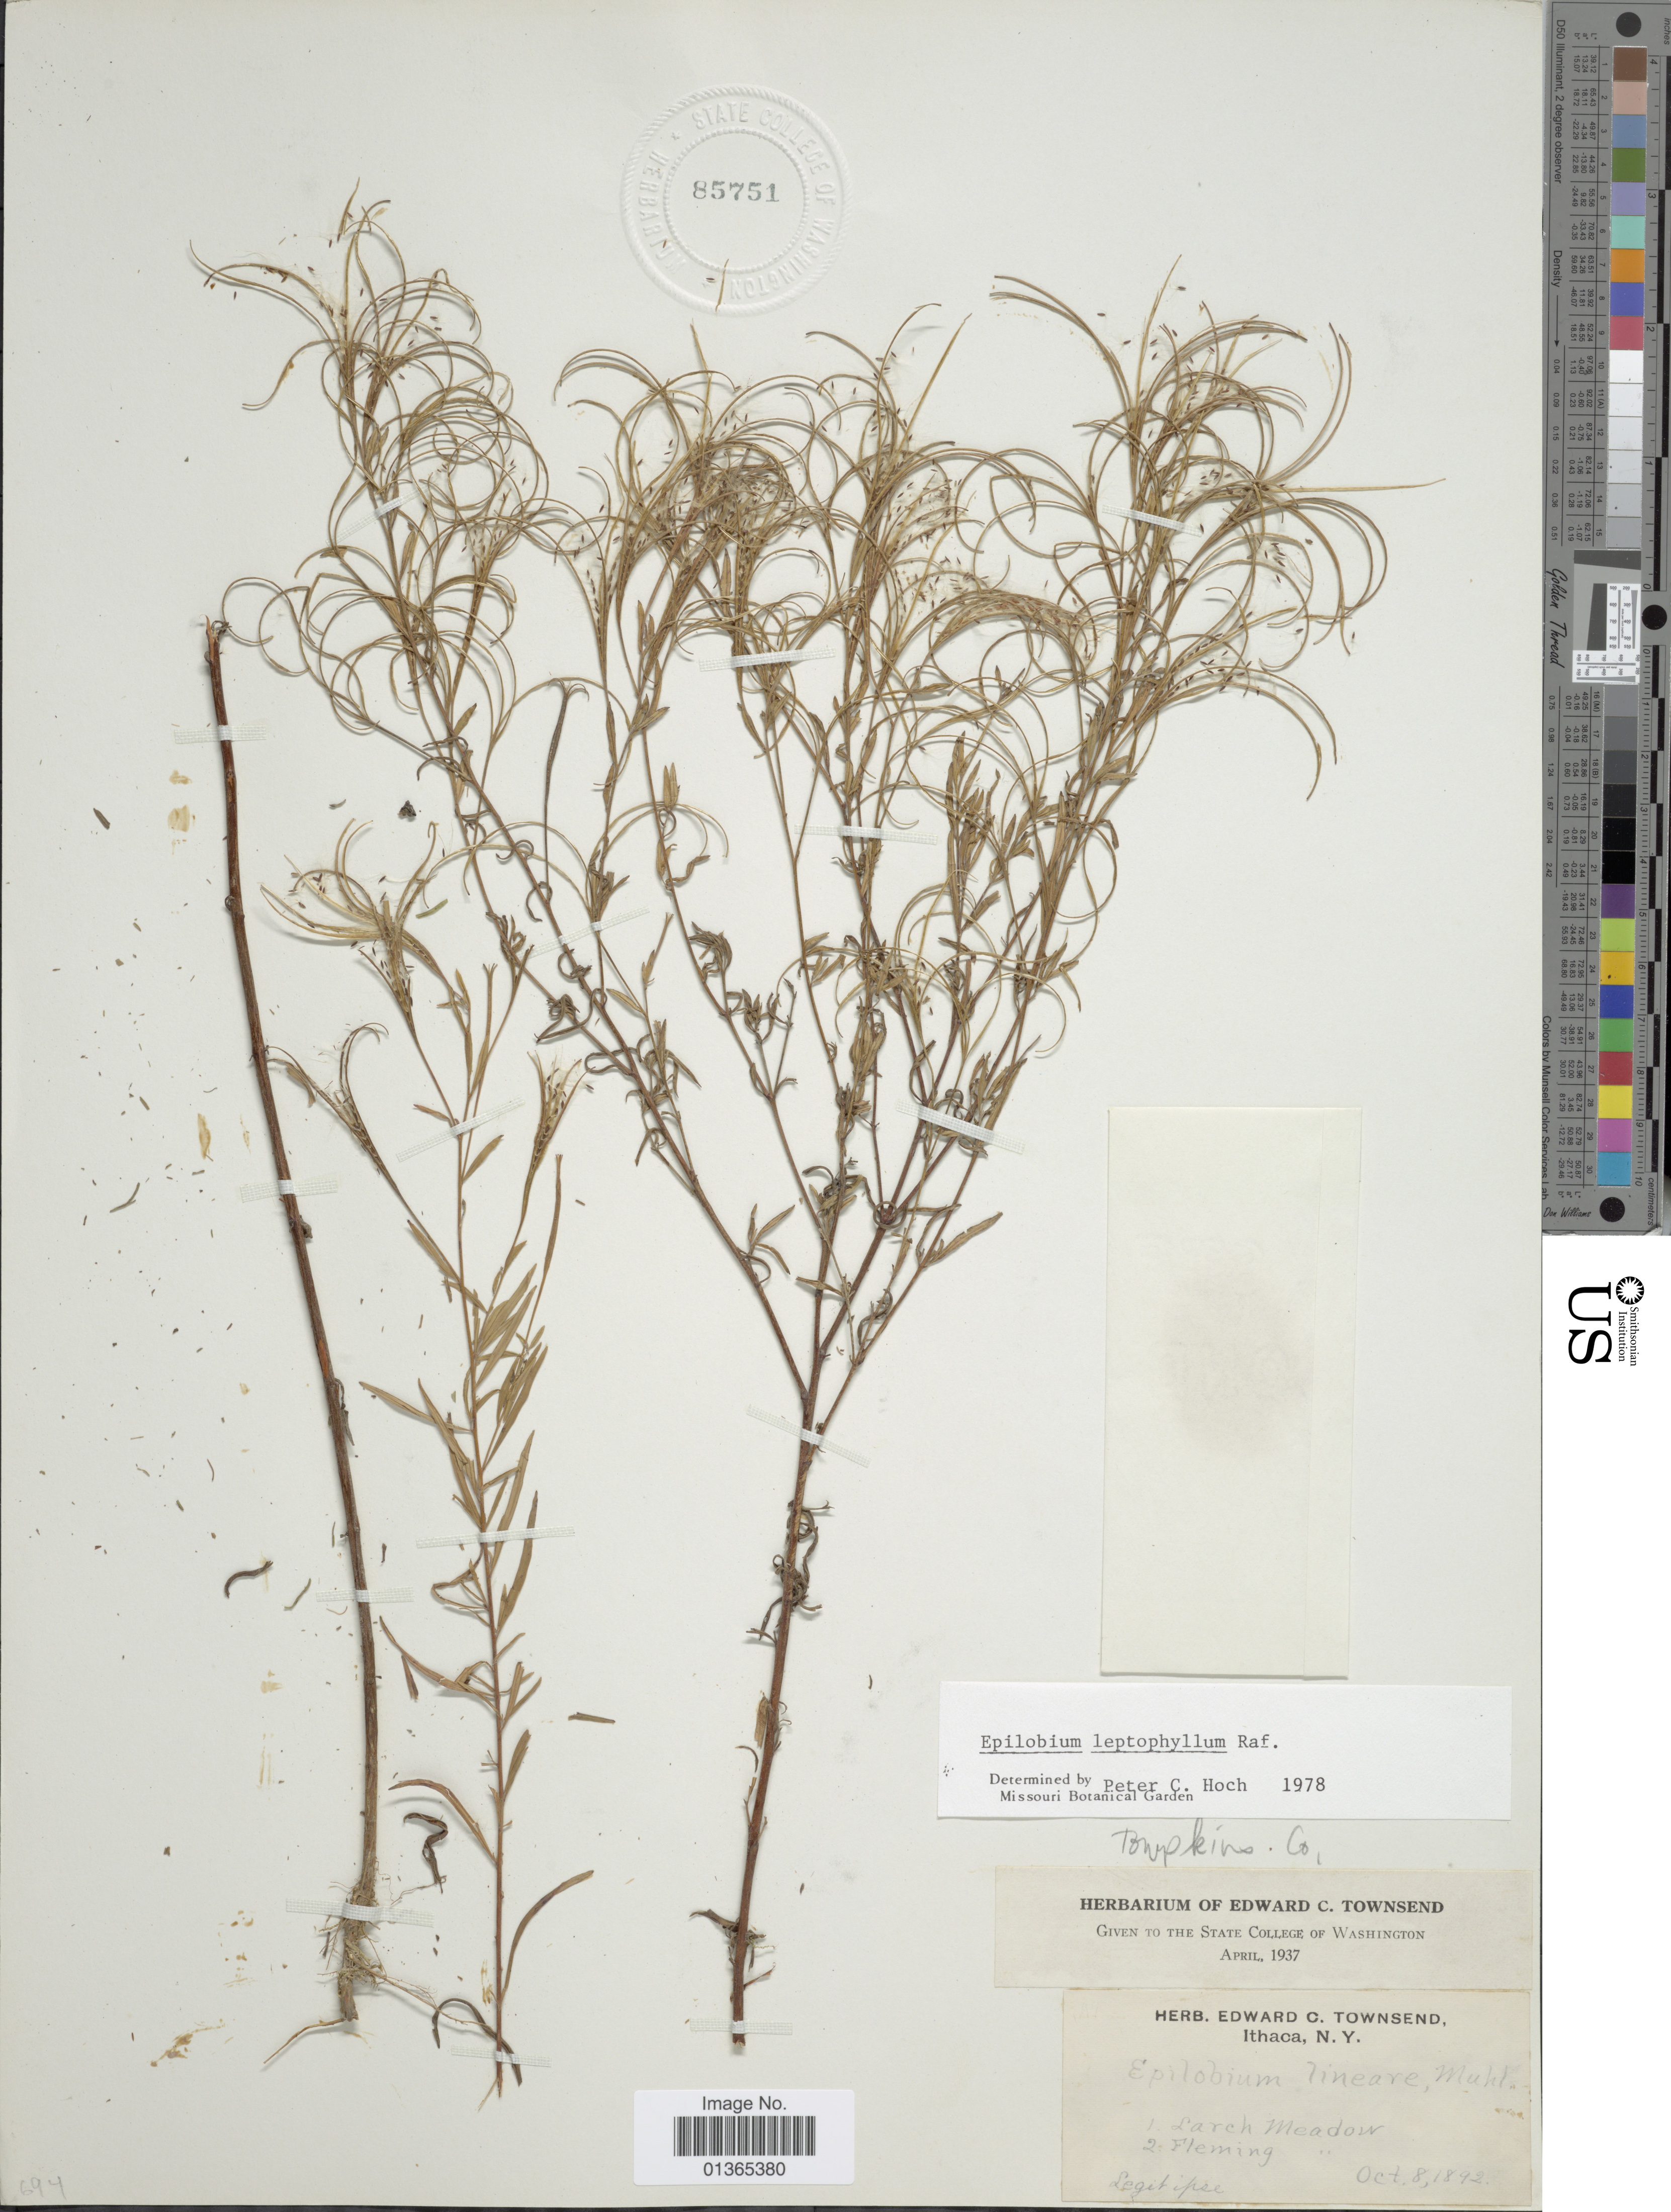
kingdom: Plantae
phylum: Tracheophyta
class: Magnoliopsida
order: Myrtales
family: Onagraceae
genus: Epilobium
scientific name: Epilobium leptophyllum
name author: Raf.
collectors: E. C. Townsend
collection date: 1892-10-08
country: United States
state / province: New York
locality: Ithaca. Tompkins Co.